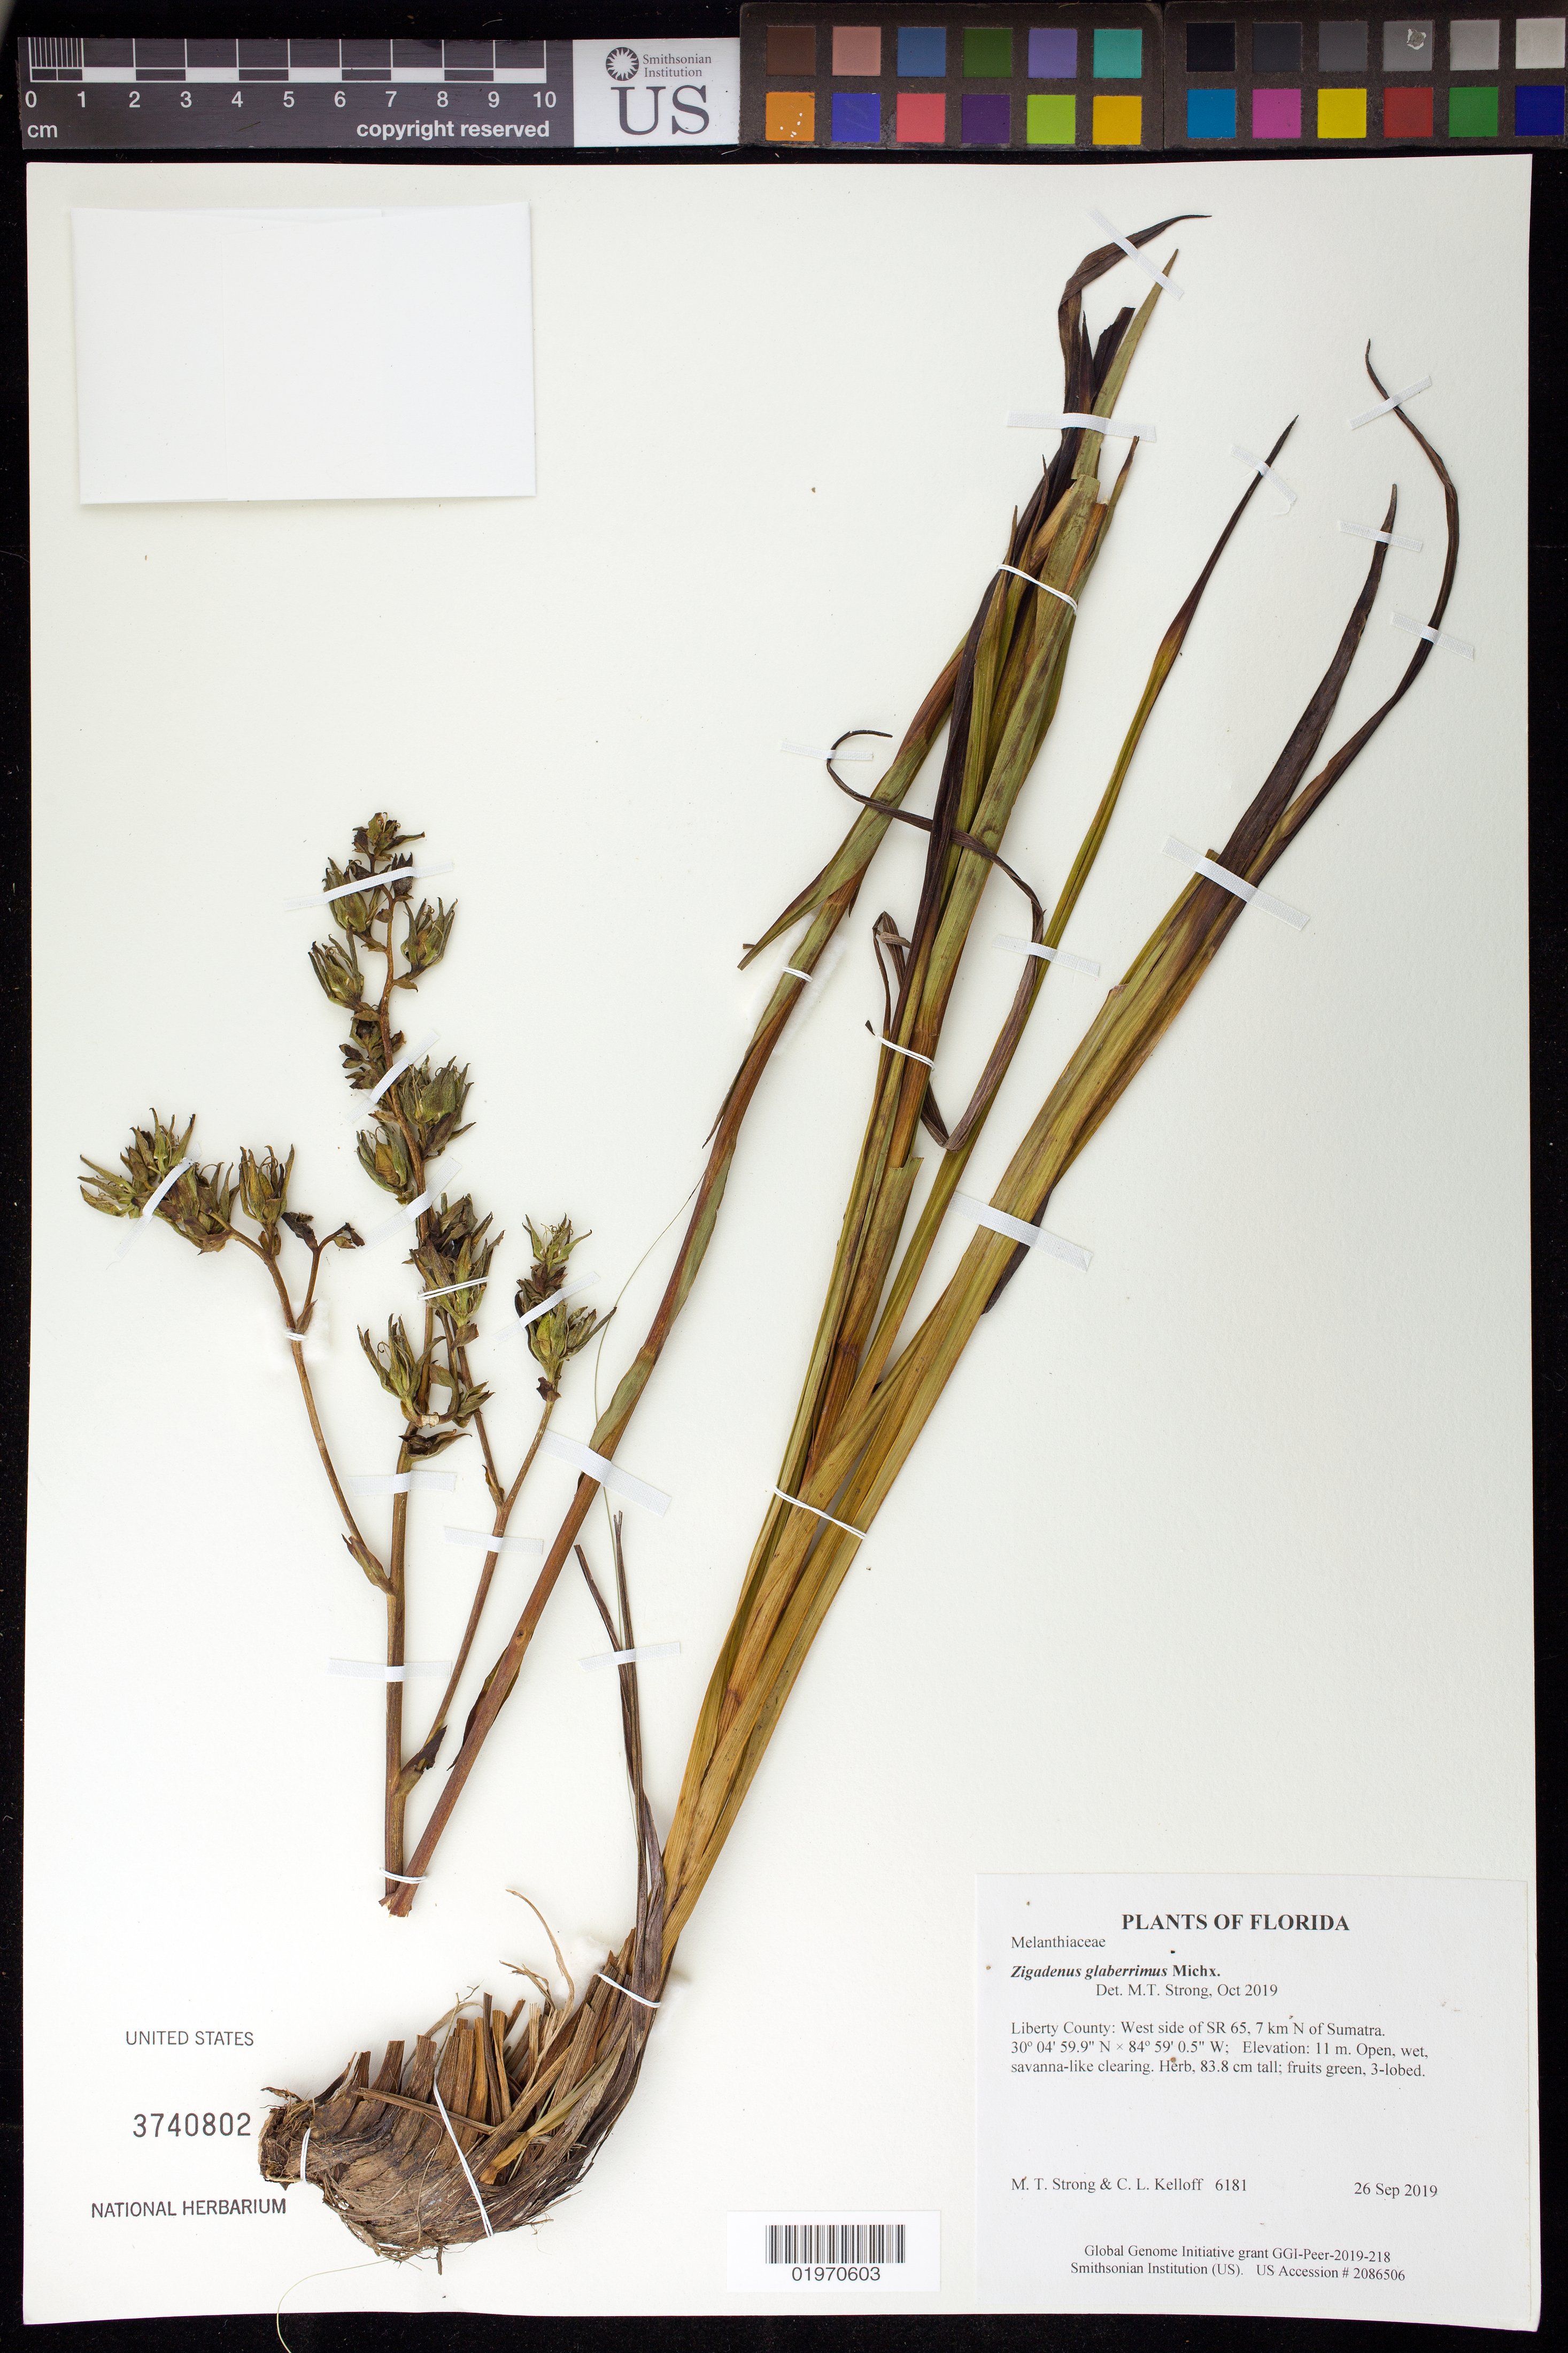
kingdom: Plantae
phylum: Tracheophyta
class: Liliopsida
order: Liliales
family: Melanthiaceae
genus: Zigadenus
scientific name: Zigadenus glaberrimus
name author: Michx.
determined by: Strong, Mark T., (BOT), Smithsonian Institution - National Museum of Natural History (UNITED STATES)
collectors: M. T. Strong & C. L. Kelloff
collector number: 6181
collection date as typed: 26 Sep 2019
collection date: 2019-09-26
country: United States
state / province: Florida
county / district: Liberty County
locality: West side of SR 65, 7 km N of Sumatra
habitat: Open, wet, savanna-like clearing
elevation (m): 11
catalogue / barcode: US 3740802